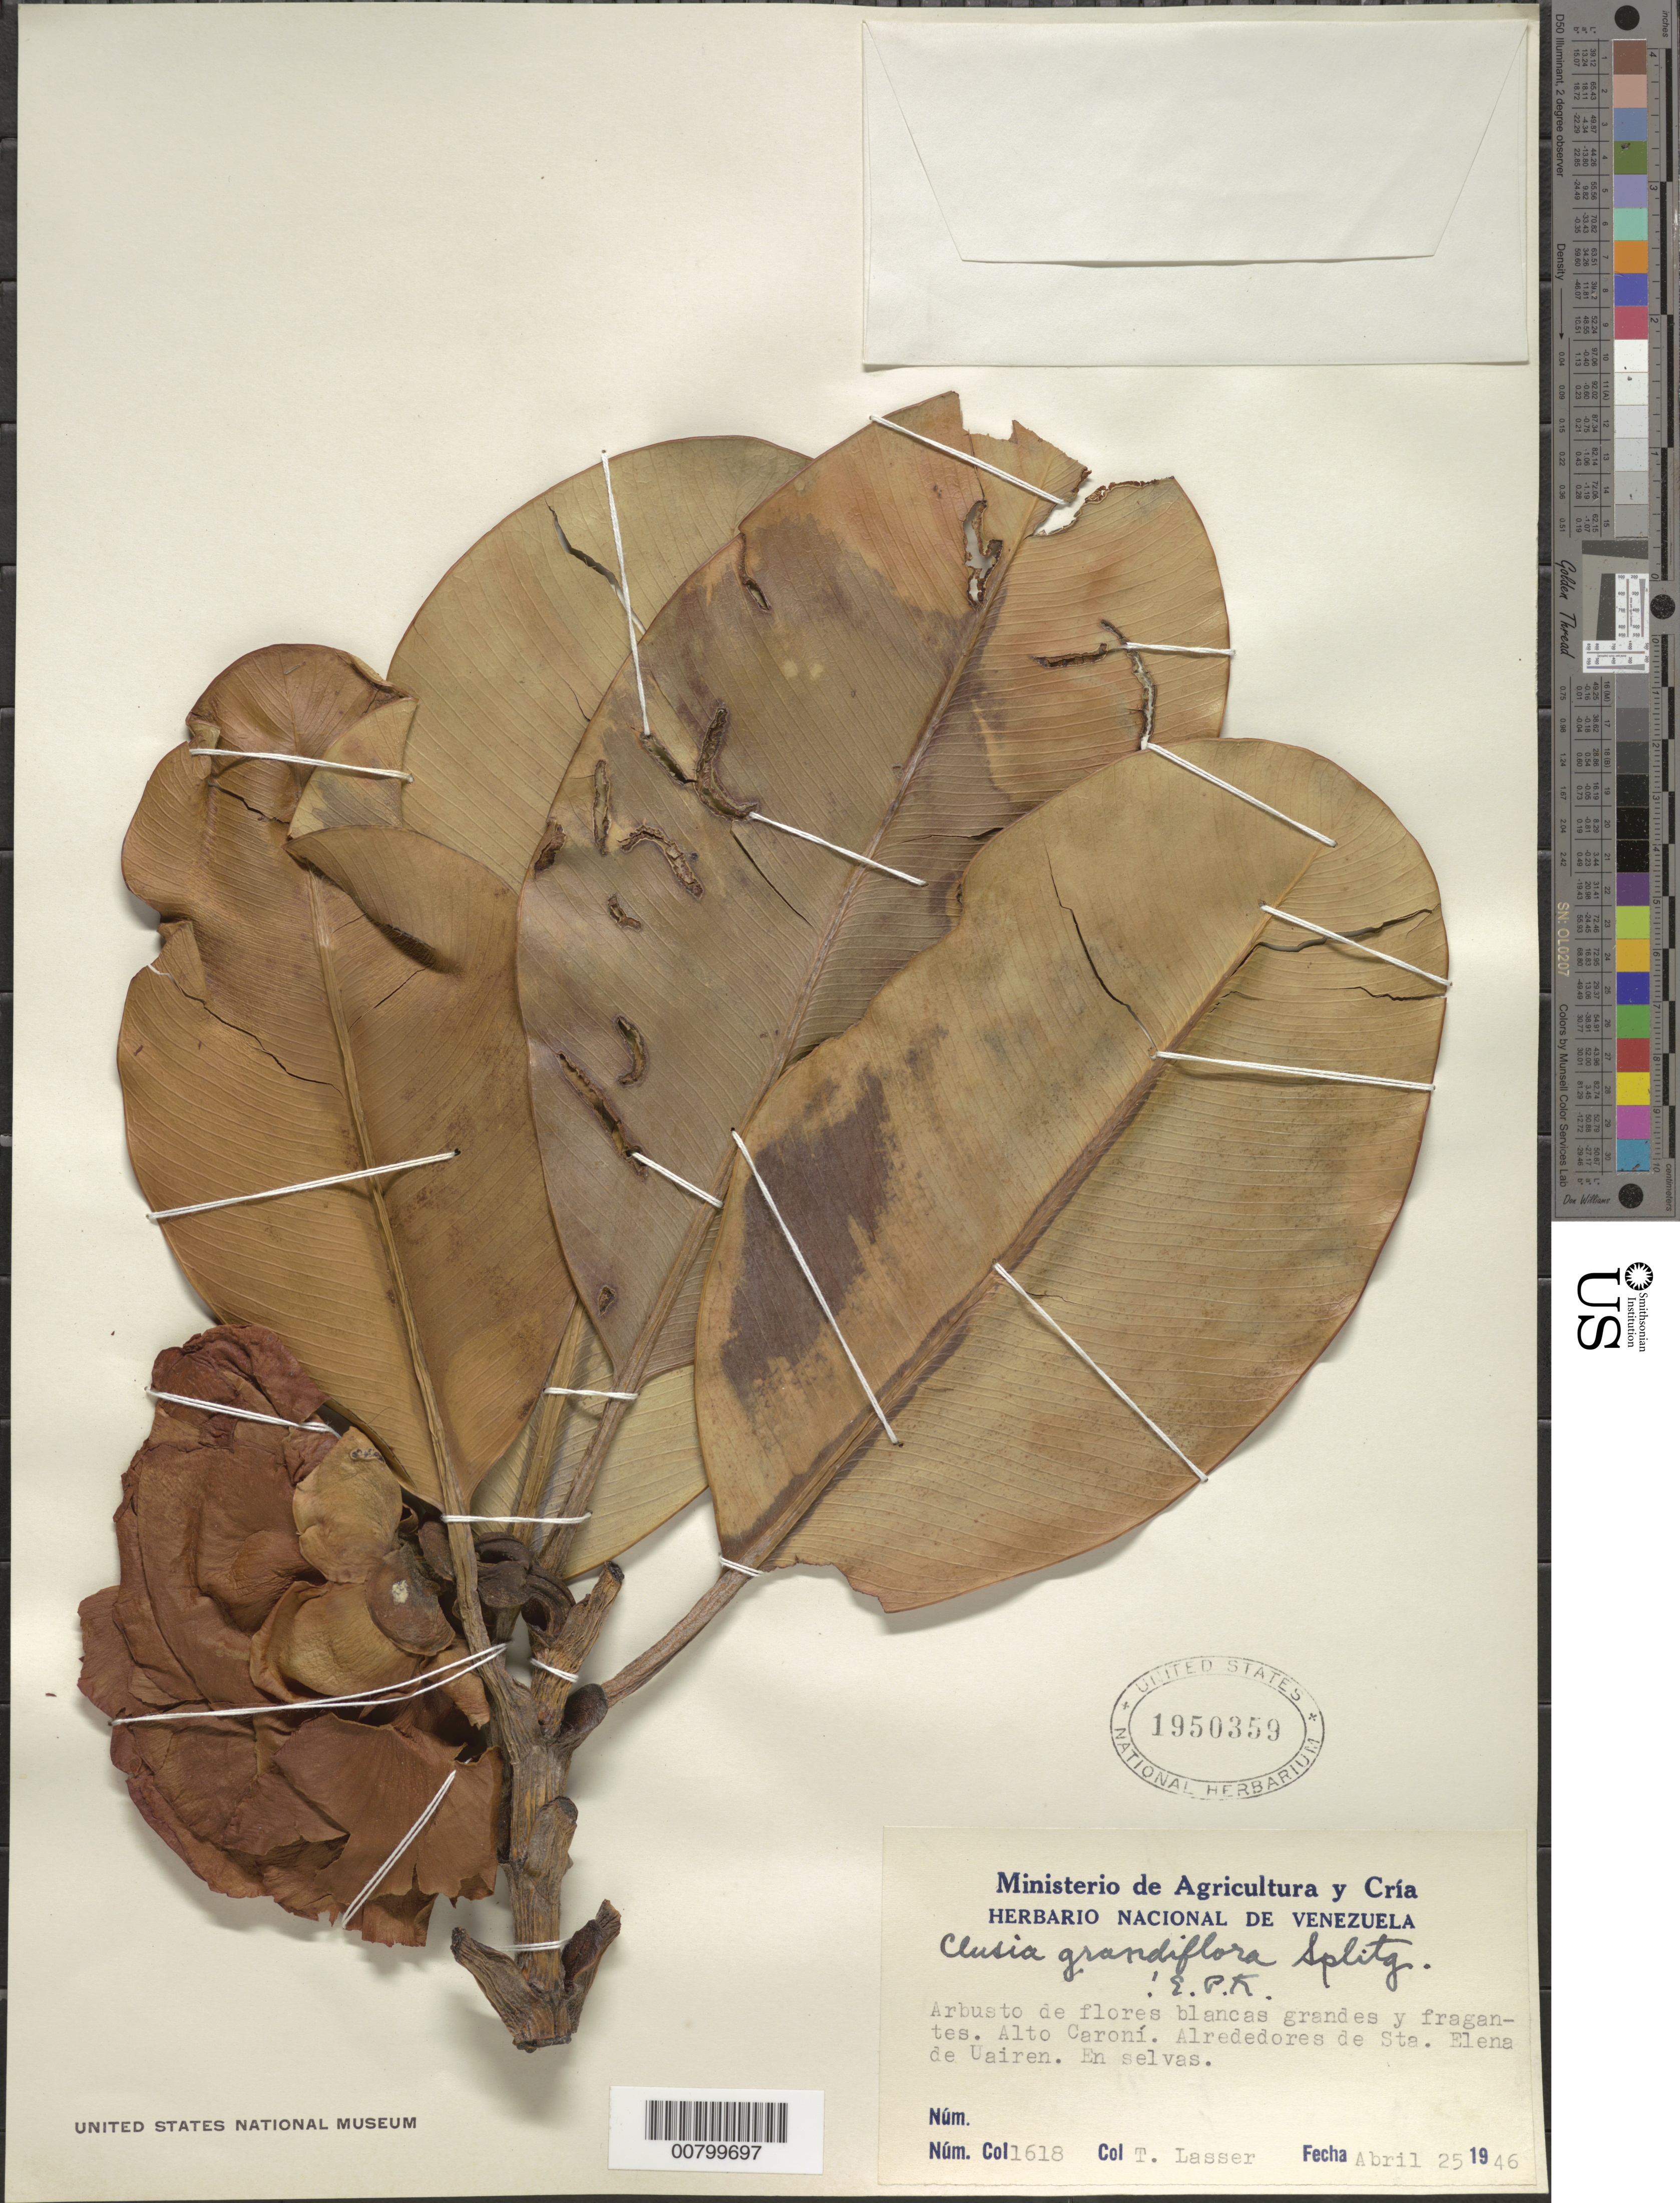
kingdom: Plantae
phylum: Tracheophyta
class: Magnoliopsida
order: Malpighiales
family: Clusiaceae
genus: Clusia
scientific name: Clusia grandiflora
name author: Splitg.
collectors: T. Lasser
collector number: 1618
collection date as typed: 25-Apr-46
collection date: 1946-04-25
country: Venezuela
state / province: Bolívar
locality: Sta. Elena de Uairén, Alto Caroní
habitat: Woods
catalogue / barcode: US 1950359